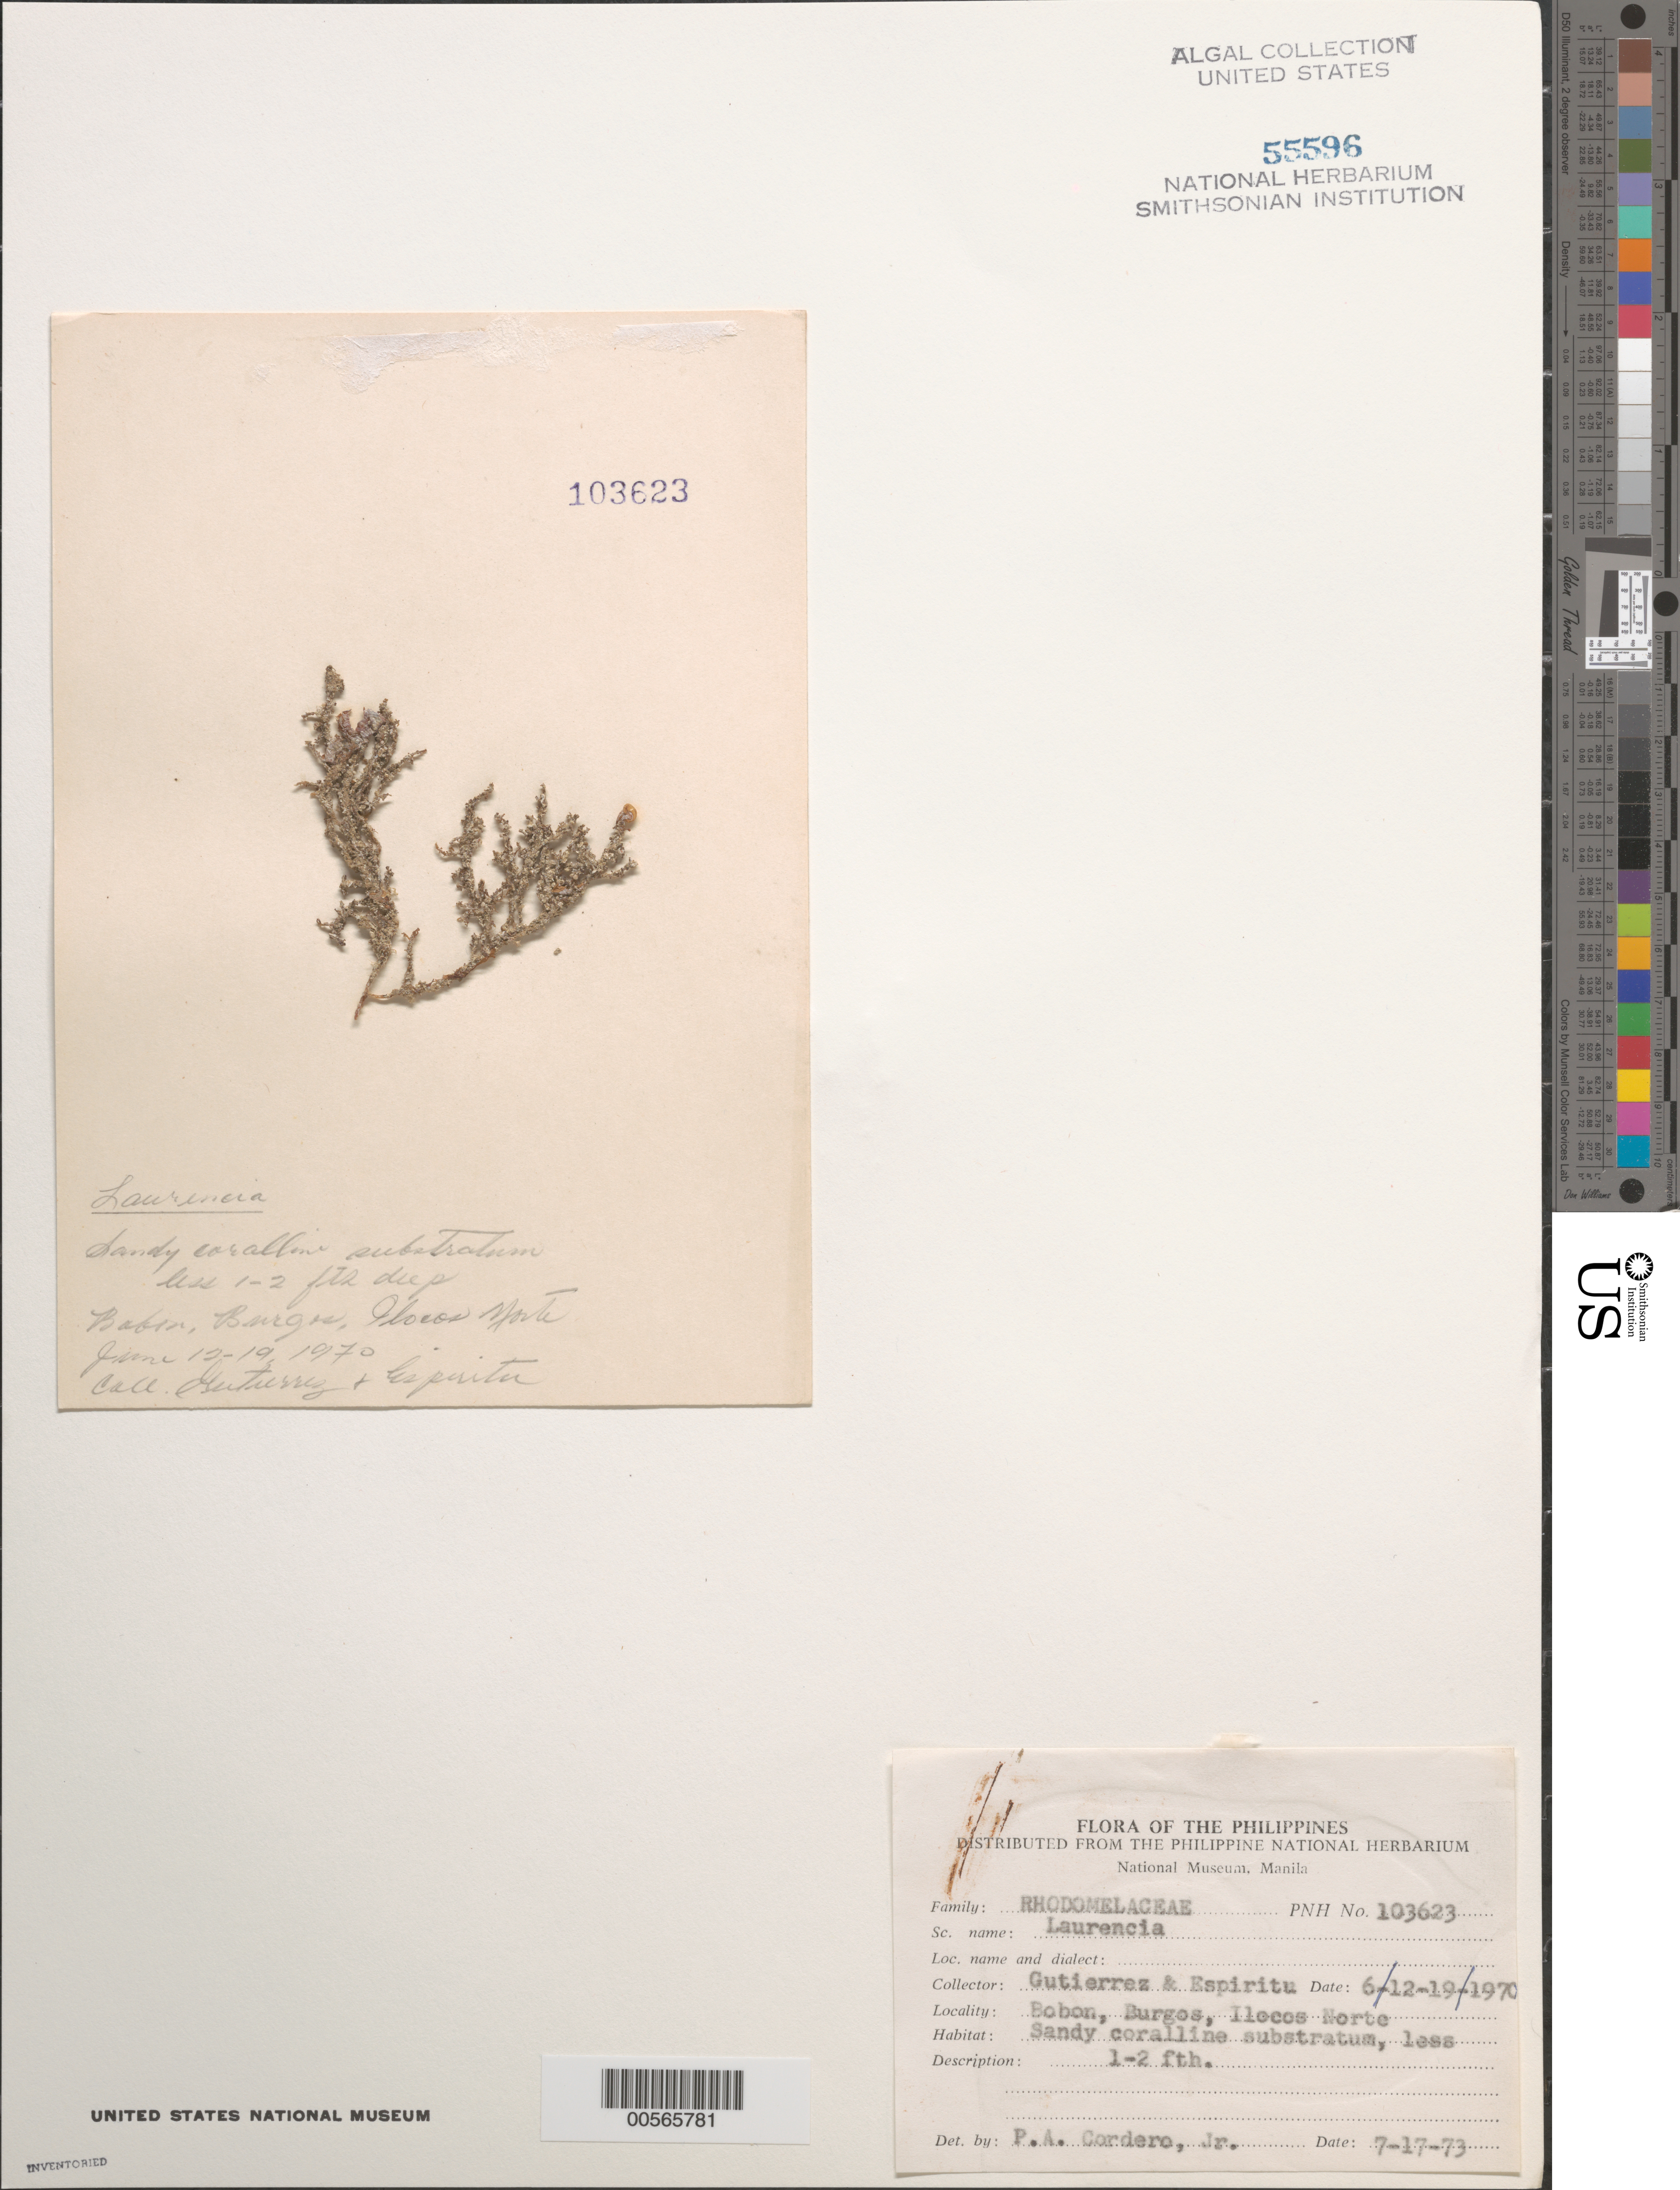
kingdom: Plantae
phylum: Rhodophyta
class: Florideophyceae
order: Ceramiales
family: Rhodomelaceae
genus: Laurencia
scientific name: Laurencia sp.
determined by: Cordero, P. A., Jr.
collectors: -. Gutierrez & -. Espiritu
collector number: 103623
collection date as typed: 12 Jun 1970 TO 19 Jun 1970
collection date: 1970-06-12/1970-06-19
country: Philippines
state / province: Ilocos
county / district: Ilocos Norte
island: Luzon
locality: Bobon, Burgos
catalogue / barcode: US 55596